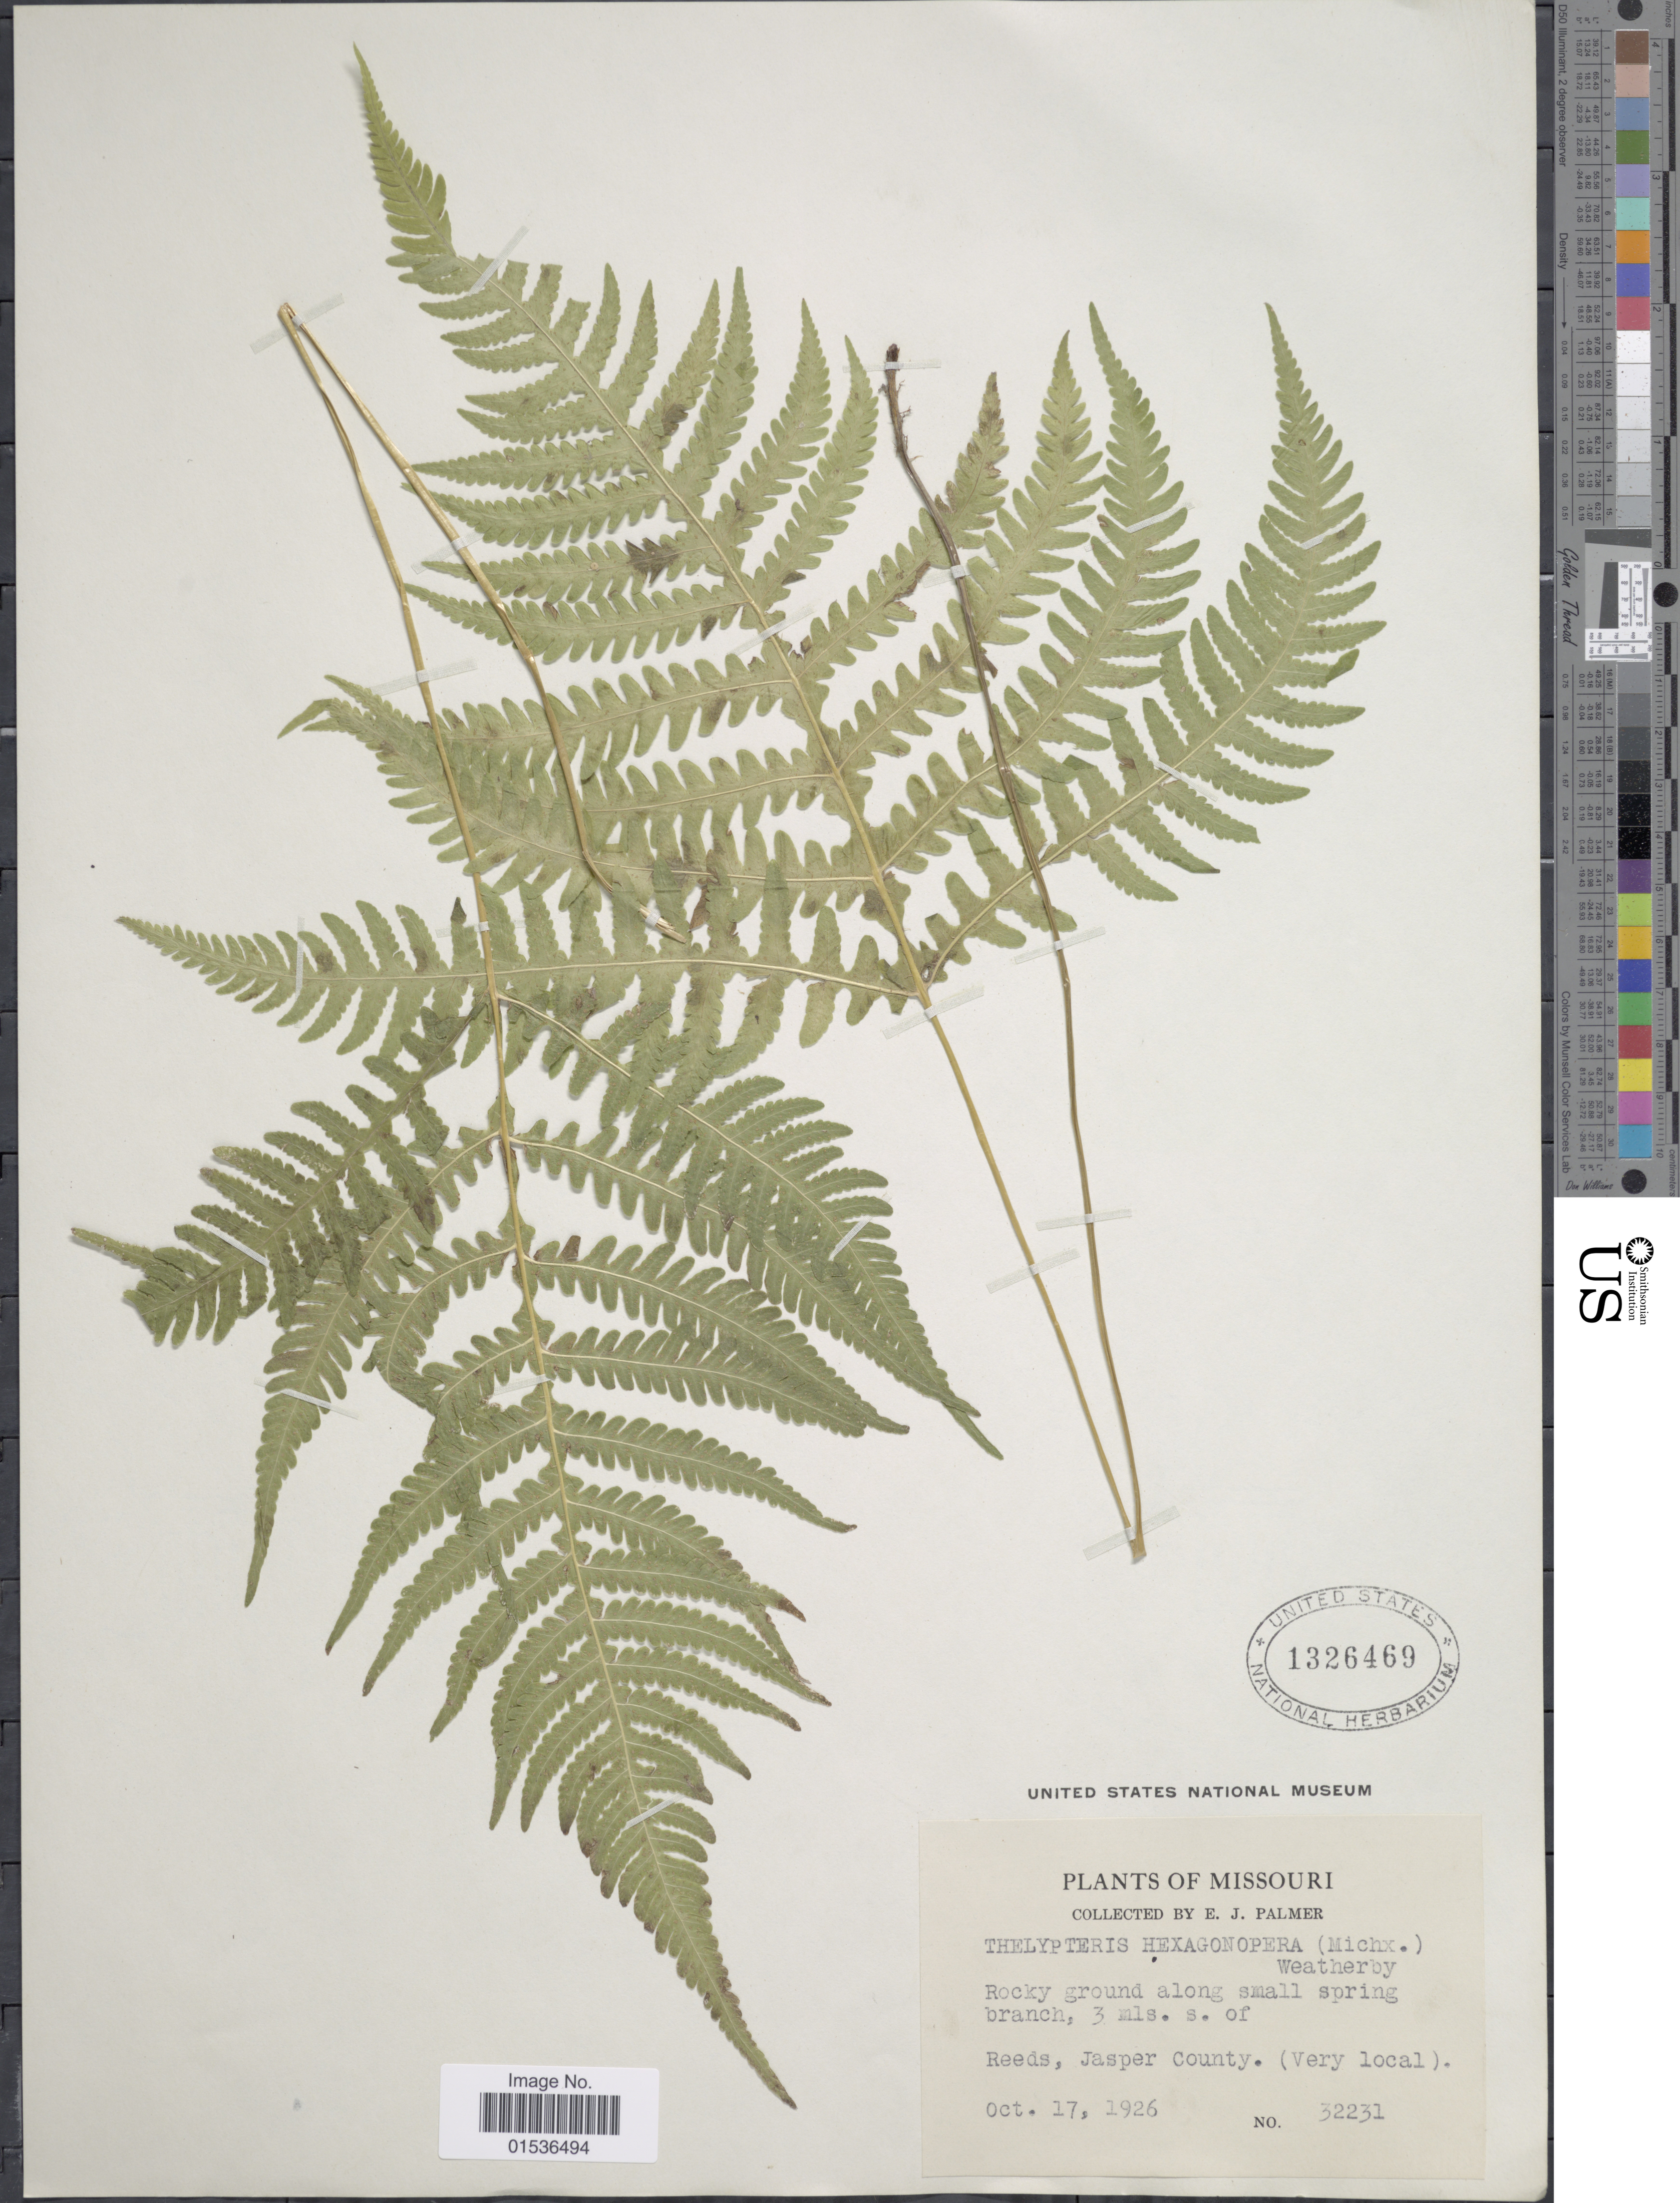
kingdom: Plantae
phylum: Tracheophyta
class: Polypodiopsida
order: Polypodiales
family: Thelypteridaceae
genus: Phegopteris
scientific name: Phegopteris hexagonoptera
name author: (Michx.) Fée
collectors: E. J. Palmer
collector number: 32231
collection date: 1926-10-17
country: United States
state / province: Missouri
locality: Missouri, 3 mls. s. of Reeds, Jasper County.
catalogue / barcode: US 1326469